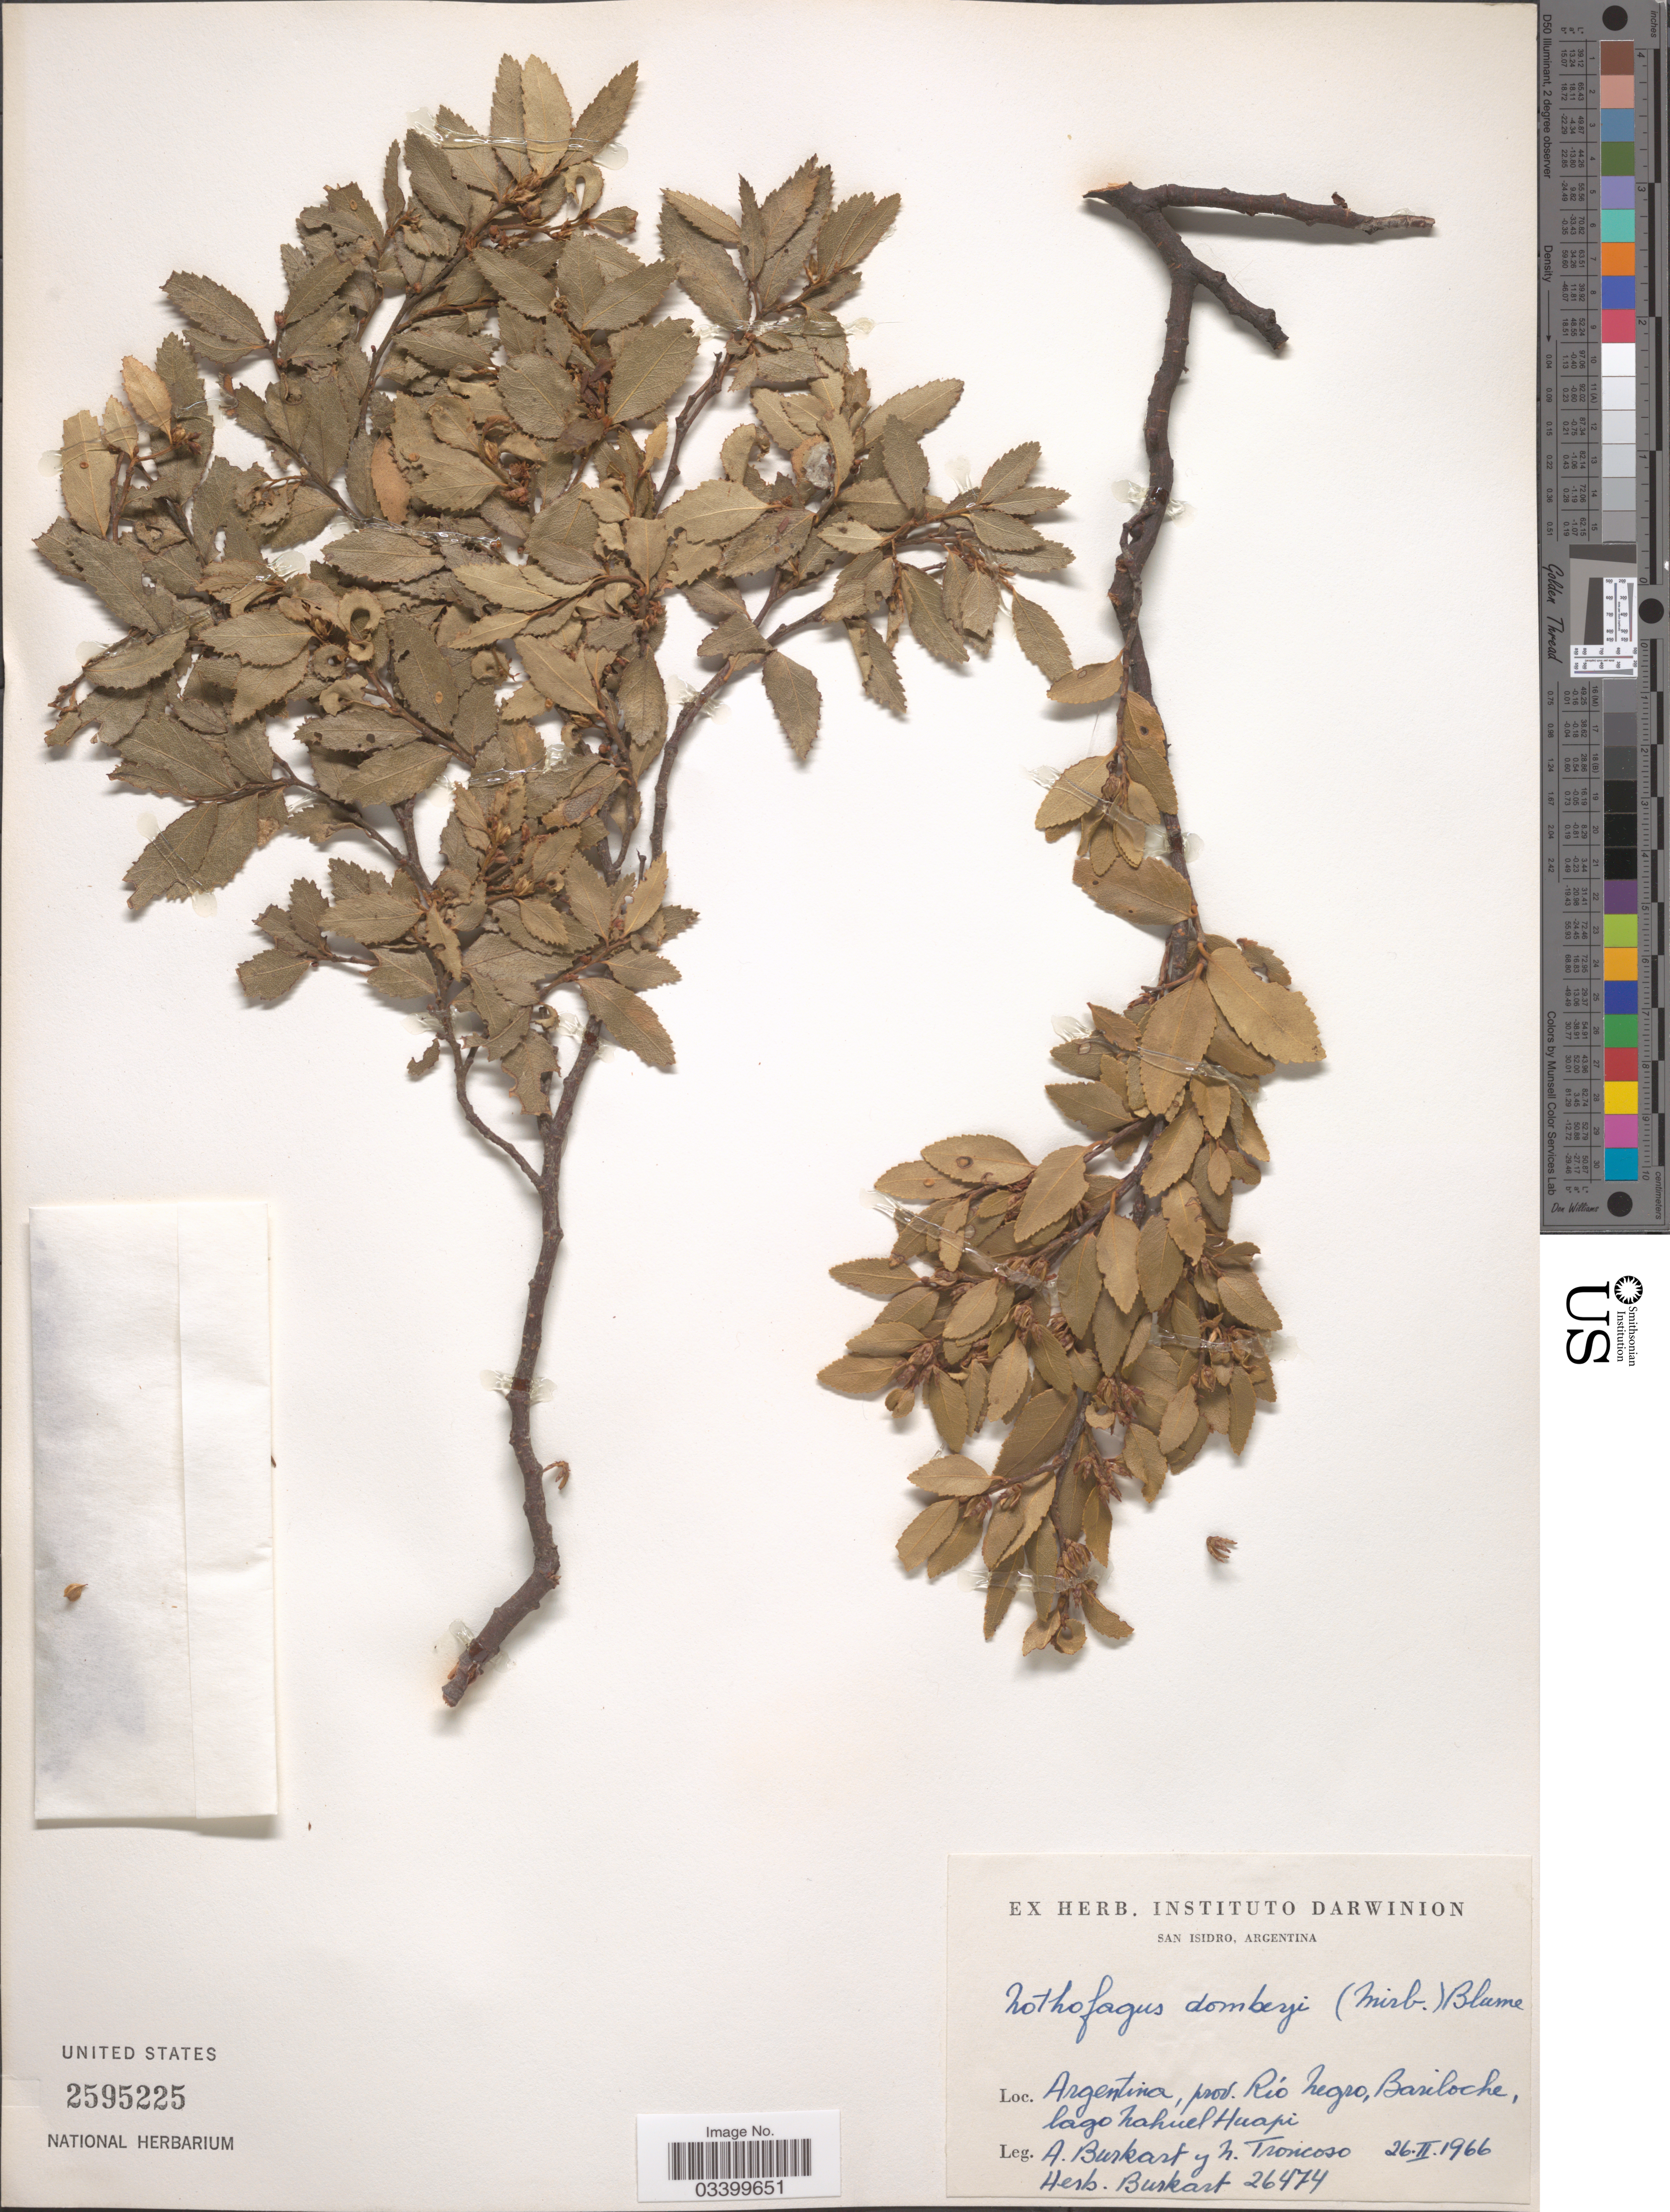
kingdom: Plantae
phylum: Tracheophyta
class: Magnoliopsida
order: Fagales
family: Nothofagaceae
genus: Nothofagus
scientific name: Nothofagus dombeyi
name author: (Mirb.) Oerst.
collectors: A. E. Burkart & N. Troncoso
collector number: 26474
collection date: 1966-02-26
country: Argentina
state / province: Rio Negro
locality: Bariloche, lago Nahuel Hapi.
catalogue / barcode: US 2595225